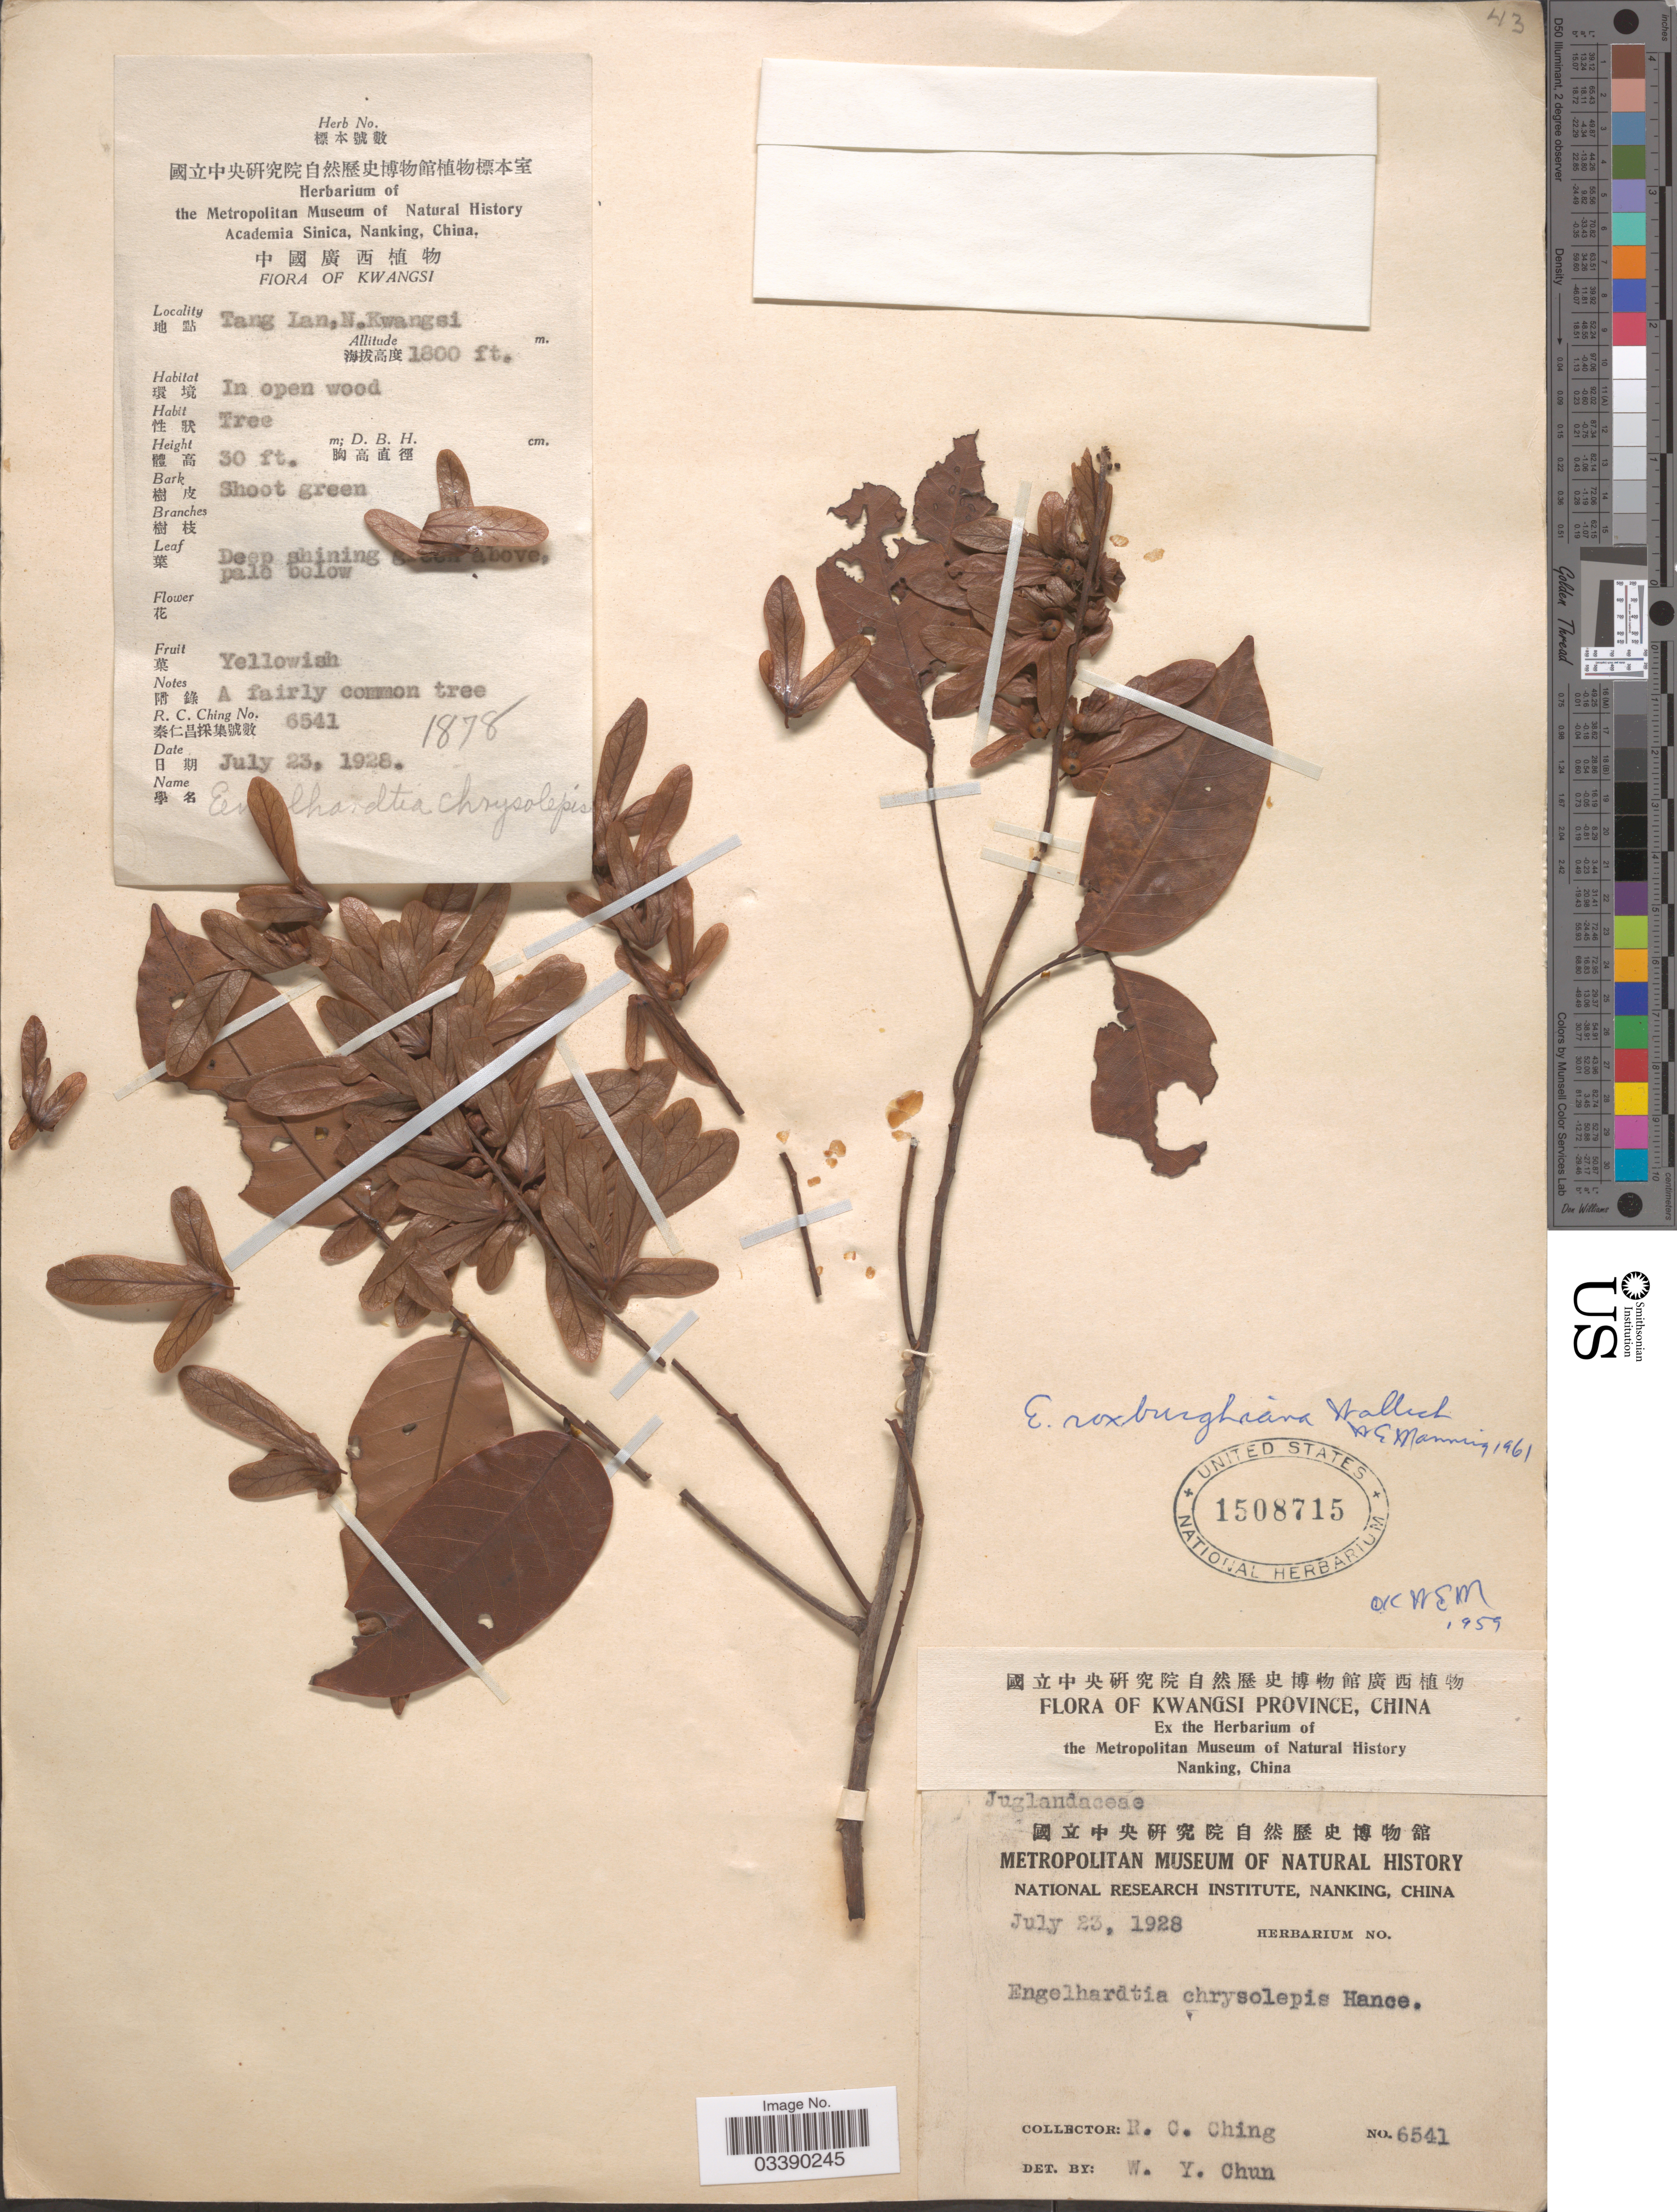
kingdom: Plantae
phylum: Tracheophyta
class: Magnoliopsida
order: Fagales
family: Juglandaceae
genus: Engelhardia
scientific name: Engelhardia roxburghiana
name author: Lindl.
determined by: Strong, M. T., (US), Smithsonian Institution - National Museum of Natural History (UNITED STATES)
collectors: R. C. Ching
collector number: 6541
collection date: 1928-07-23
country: China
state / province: Guangxi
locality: Kwangsi Province. Tang Lan, N. Kwangsi.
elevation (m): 549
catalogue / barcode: US 1508715